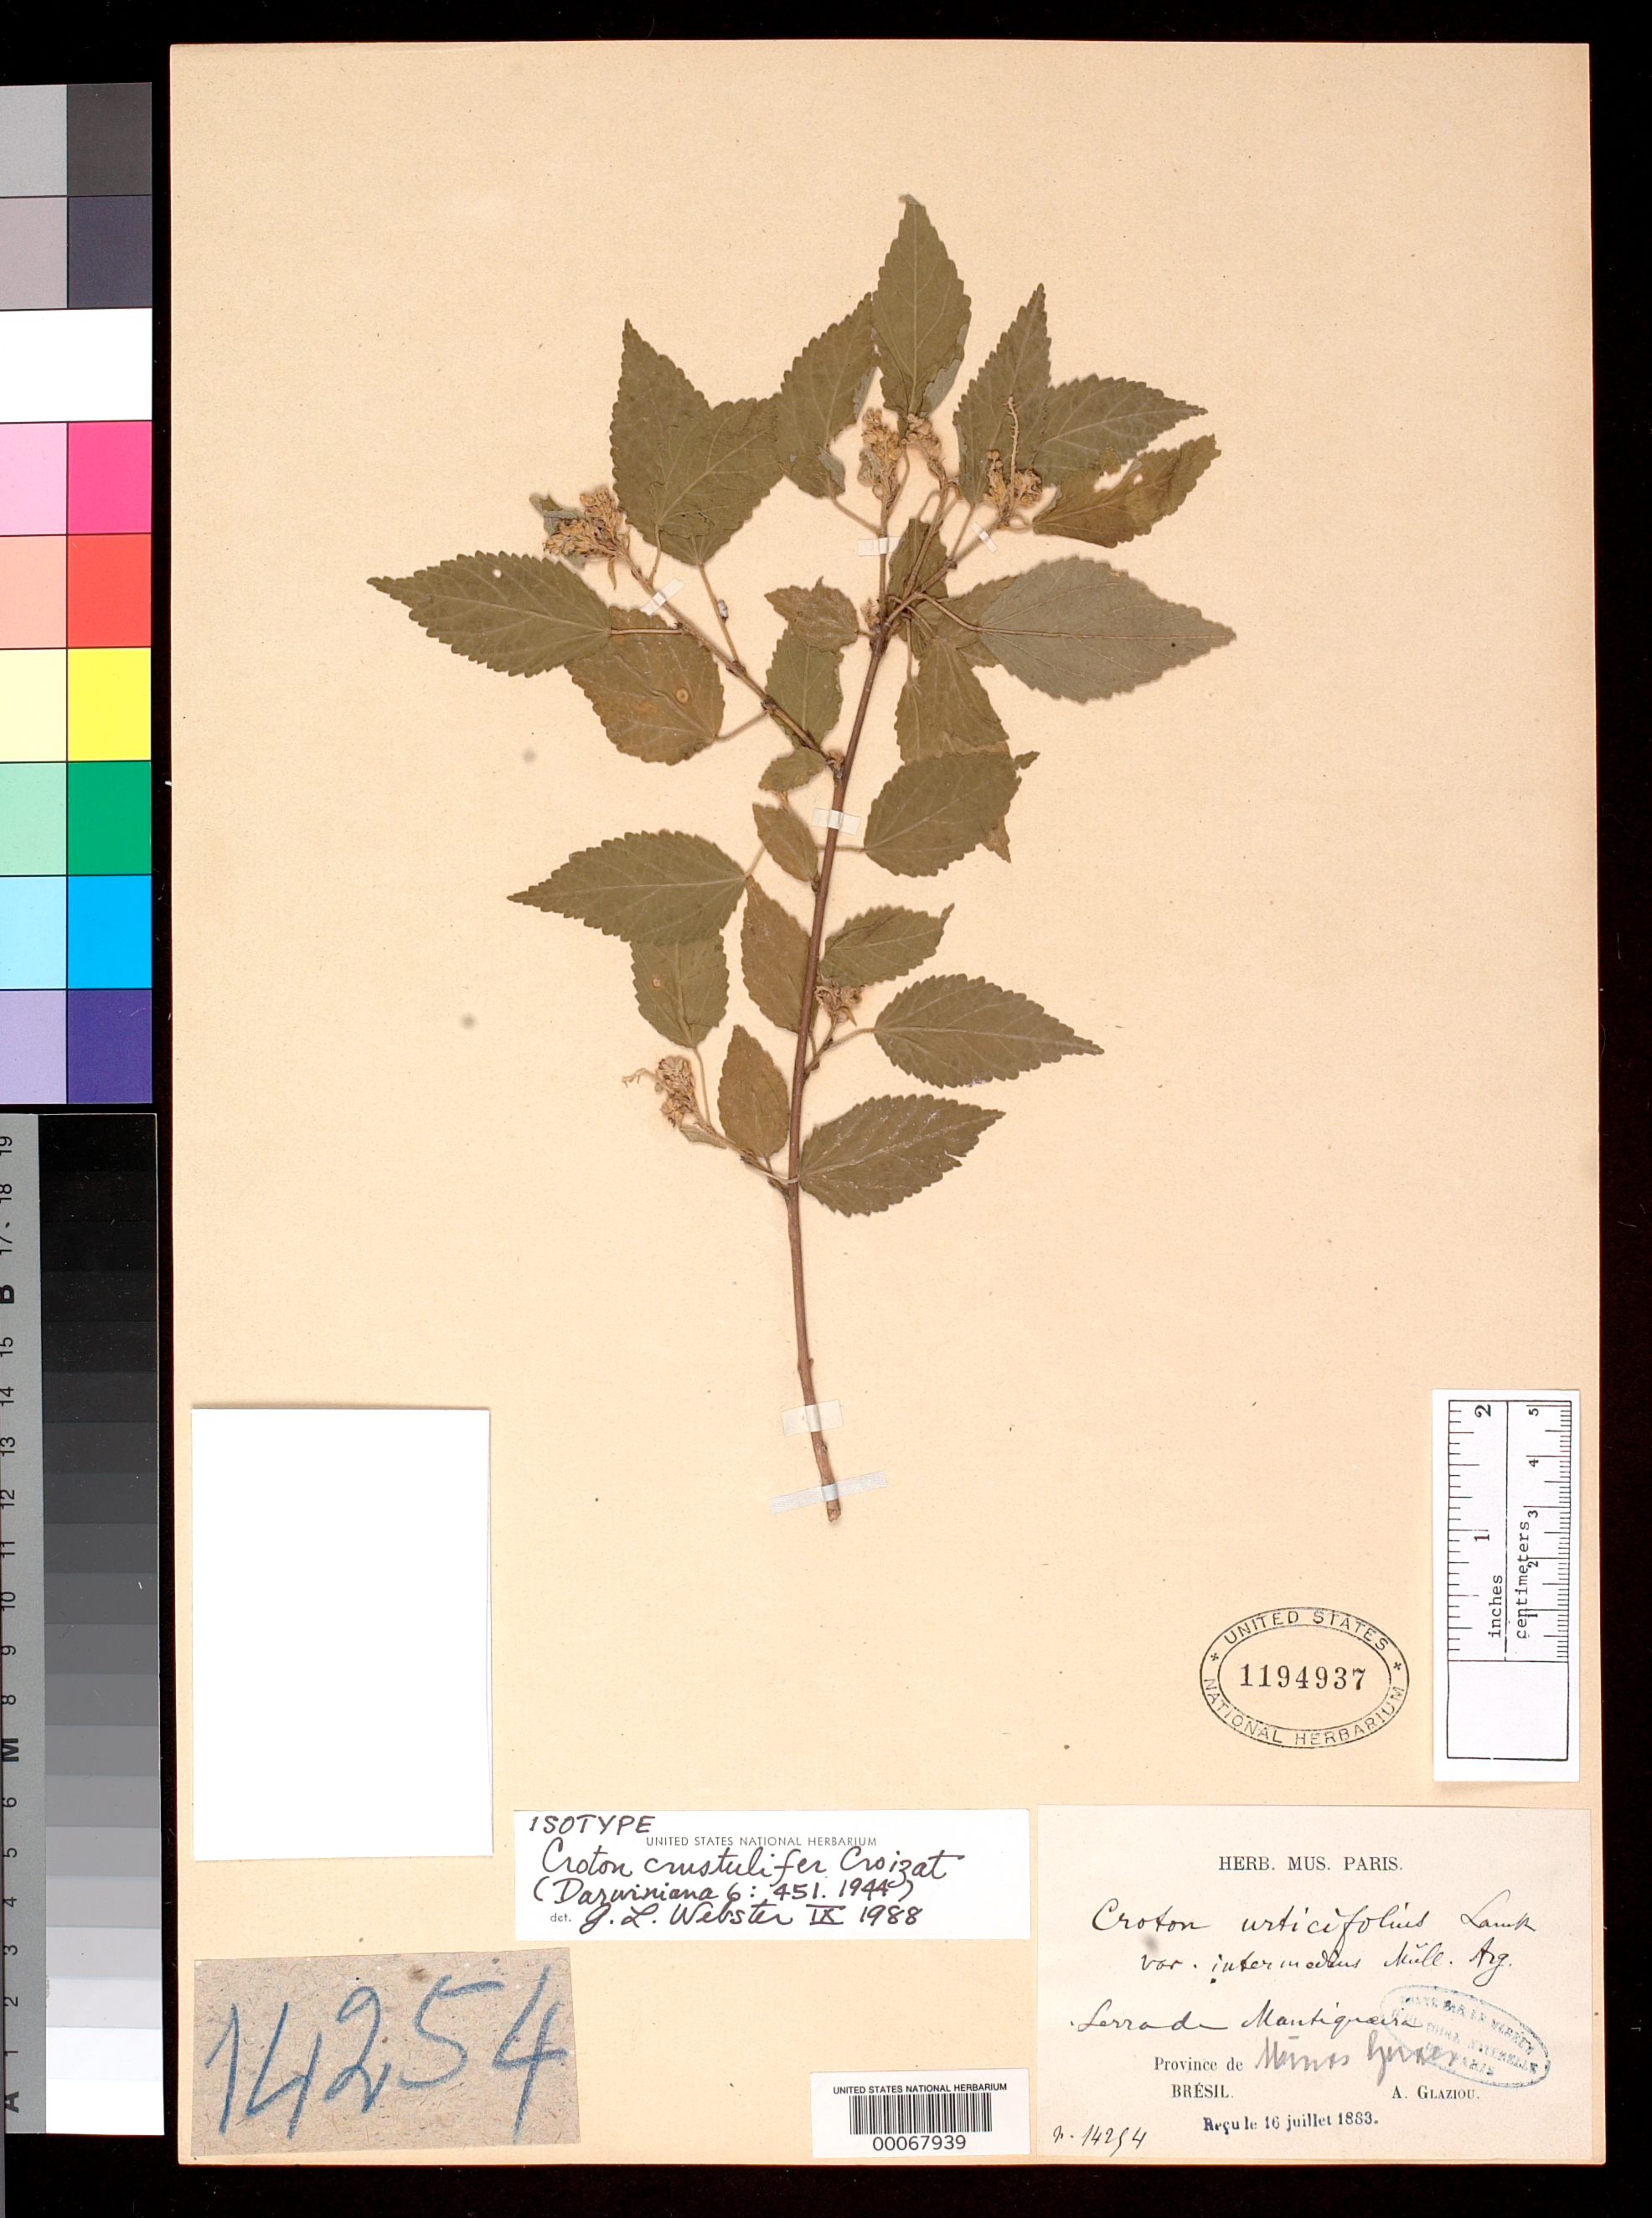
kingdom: Plantae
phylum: Tracheophyta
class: Magnoliopsida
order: Malpighiales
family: Euphorbiaceae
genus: Croton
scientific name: Croton crustulifer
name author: Croizat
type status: Isotype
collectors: A. F. M. Glaziou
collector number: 14254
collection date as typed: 16 Jul 1883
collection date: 1883-07-16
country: Brazil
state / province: Minas Gerais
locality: Cerra do Mantiqueira.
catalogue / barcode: US 1194937